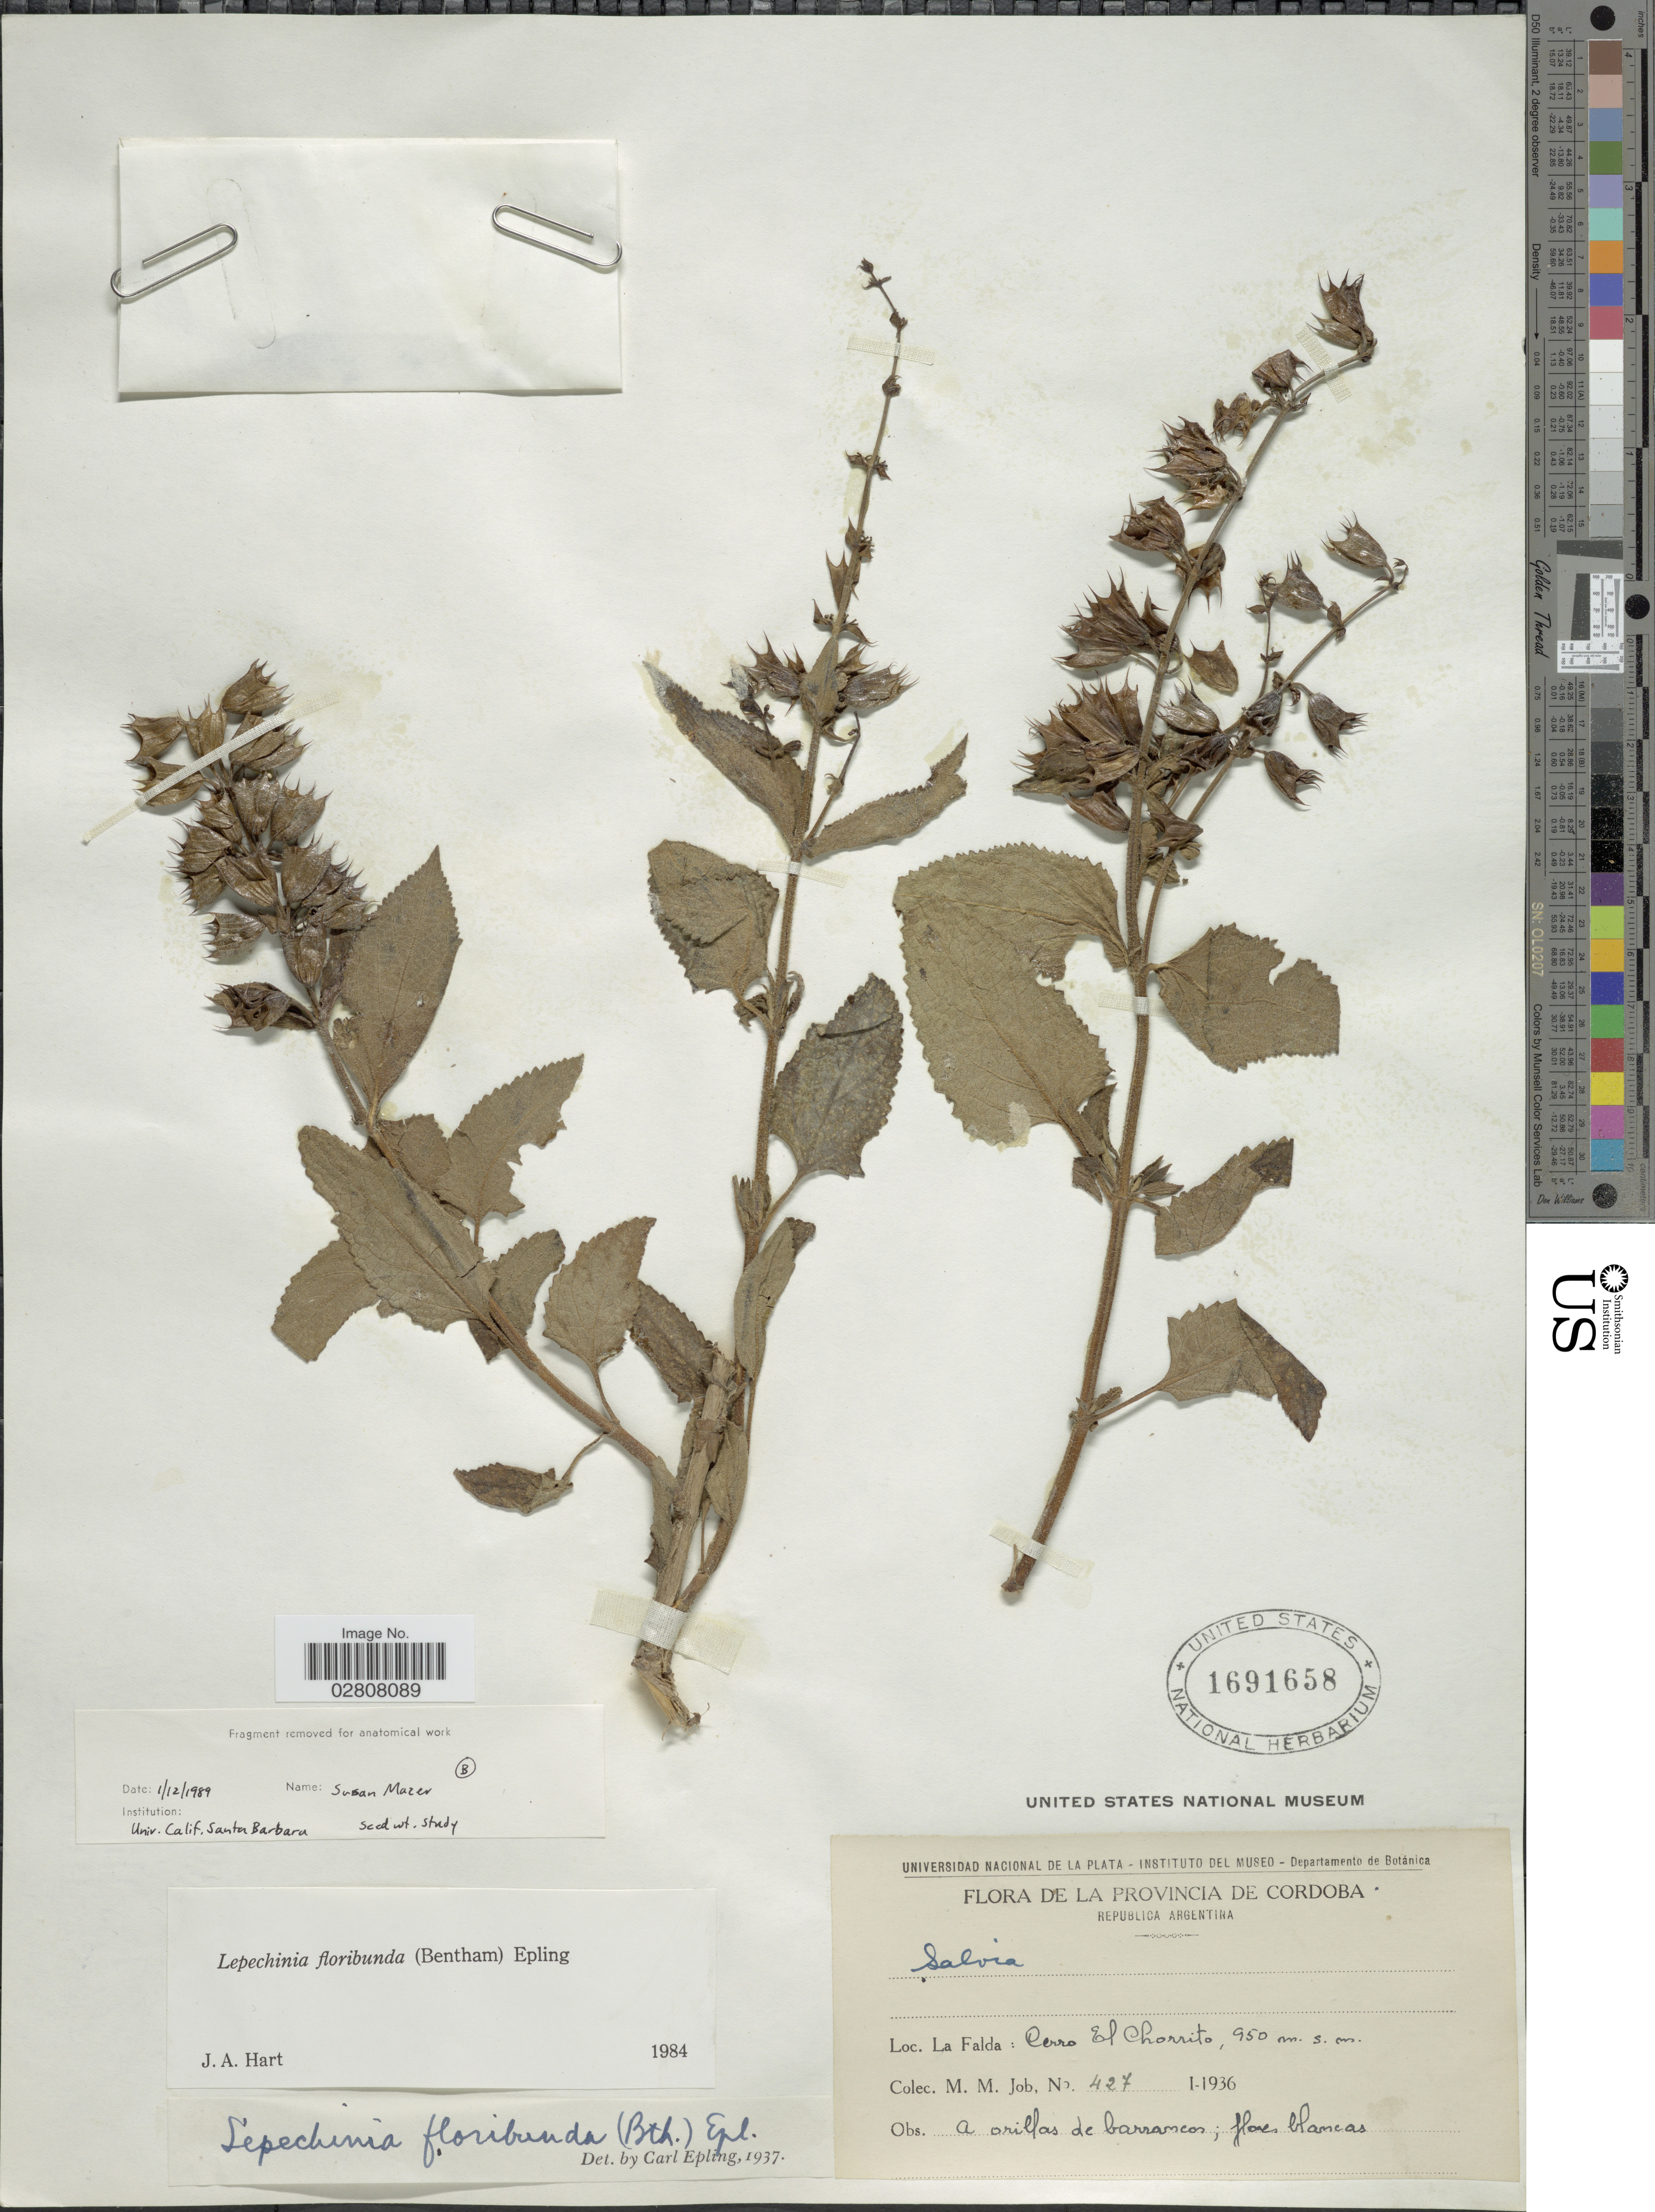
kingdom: Plantae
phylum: Tracheophyta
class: Magnoliopsida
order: Lamiales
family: Lamiaceae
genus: Lepechinia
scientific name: Lepechinia floribunda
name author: (Benth.) Epling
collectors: M. Job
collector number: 427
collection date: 1936-01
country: Argentina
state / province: Cordoba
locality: Republica Argentina. La Falda: Cerro El Chorrito.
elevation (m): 950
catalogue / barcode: US 1691658